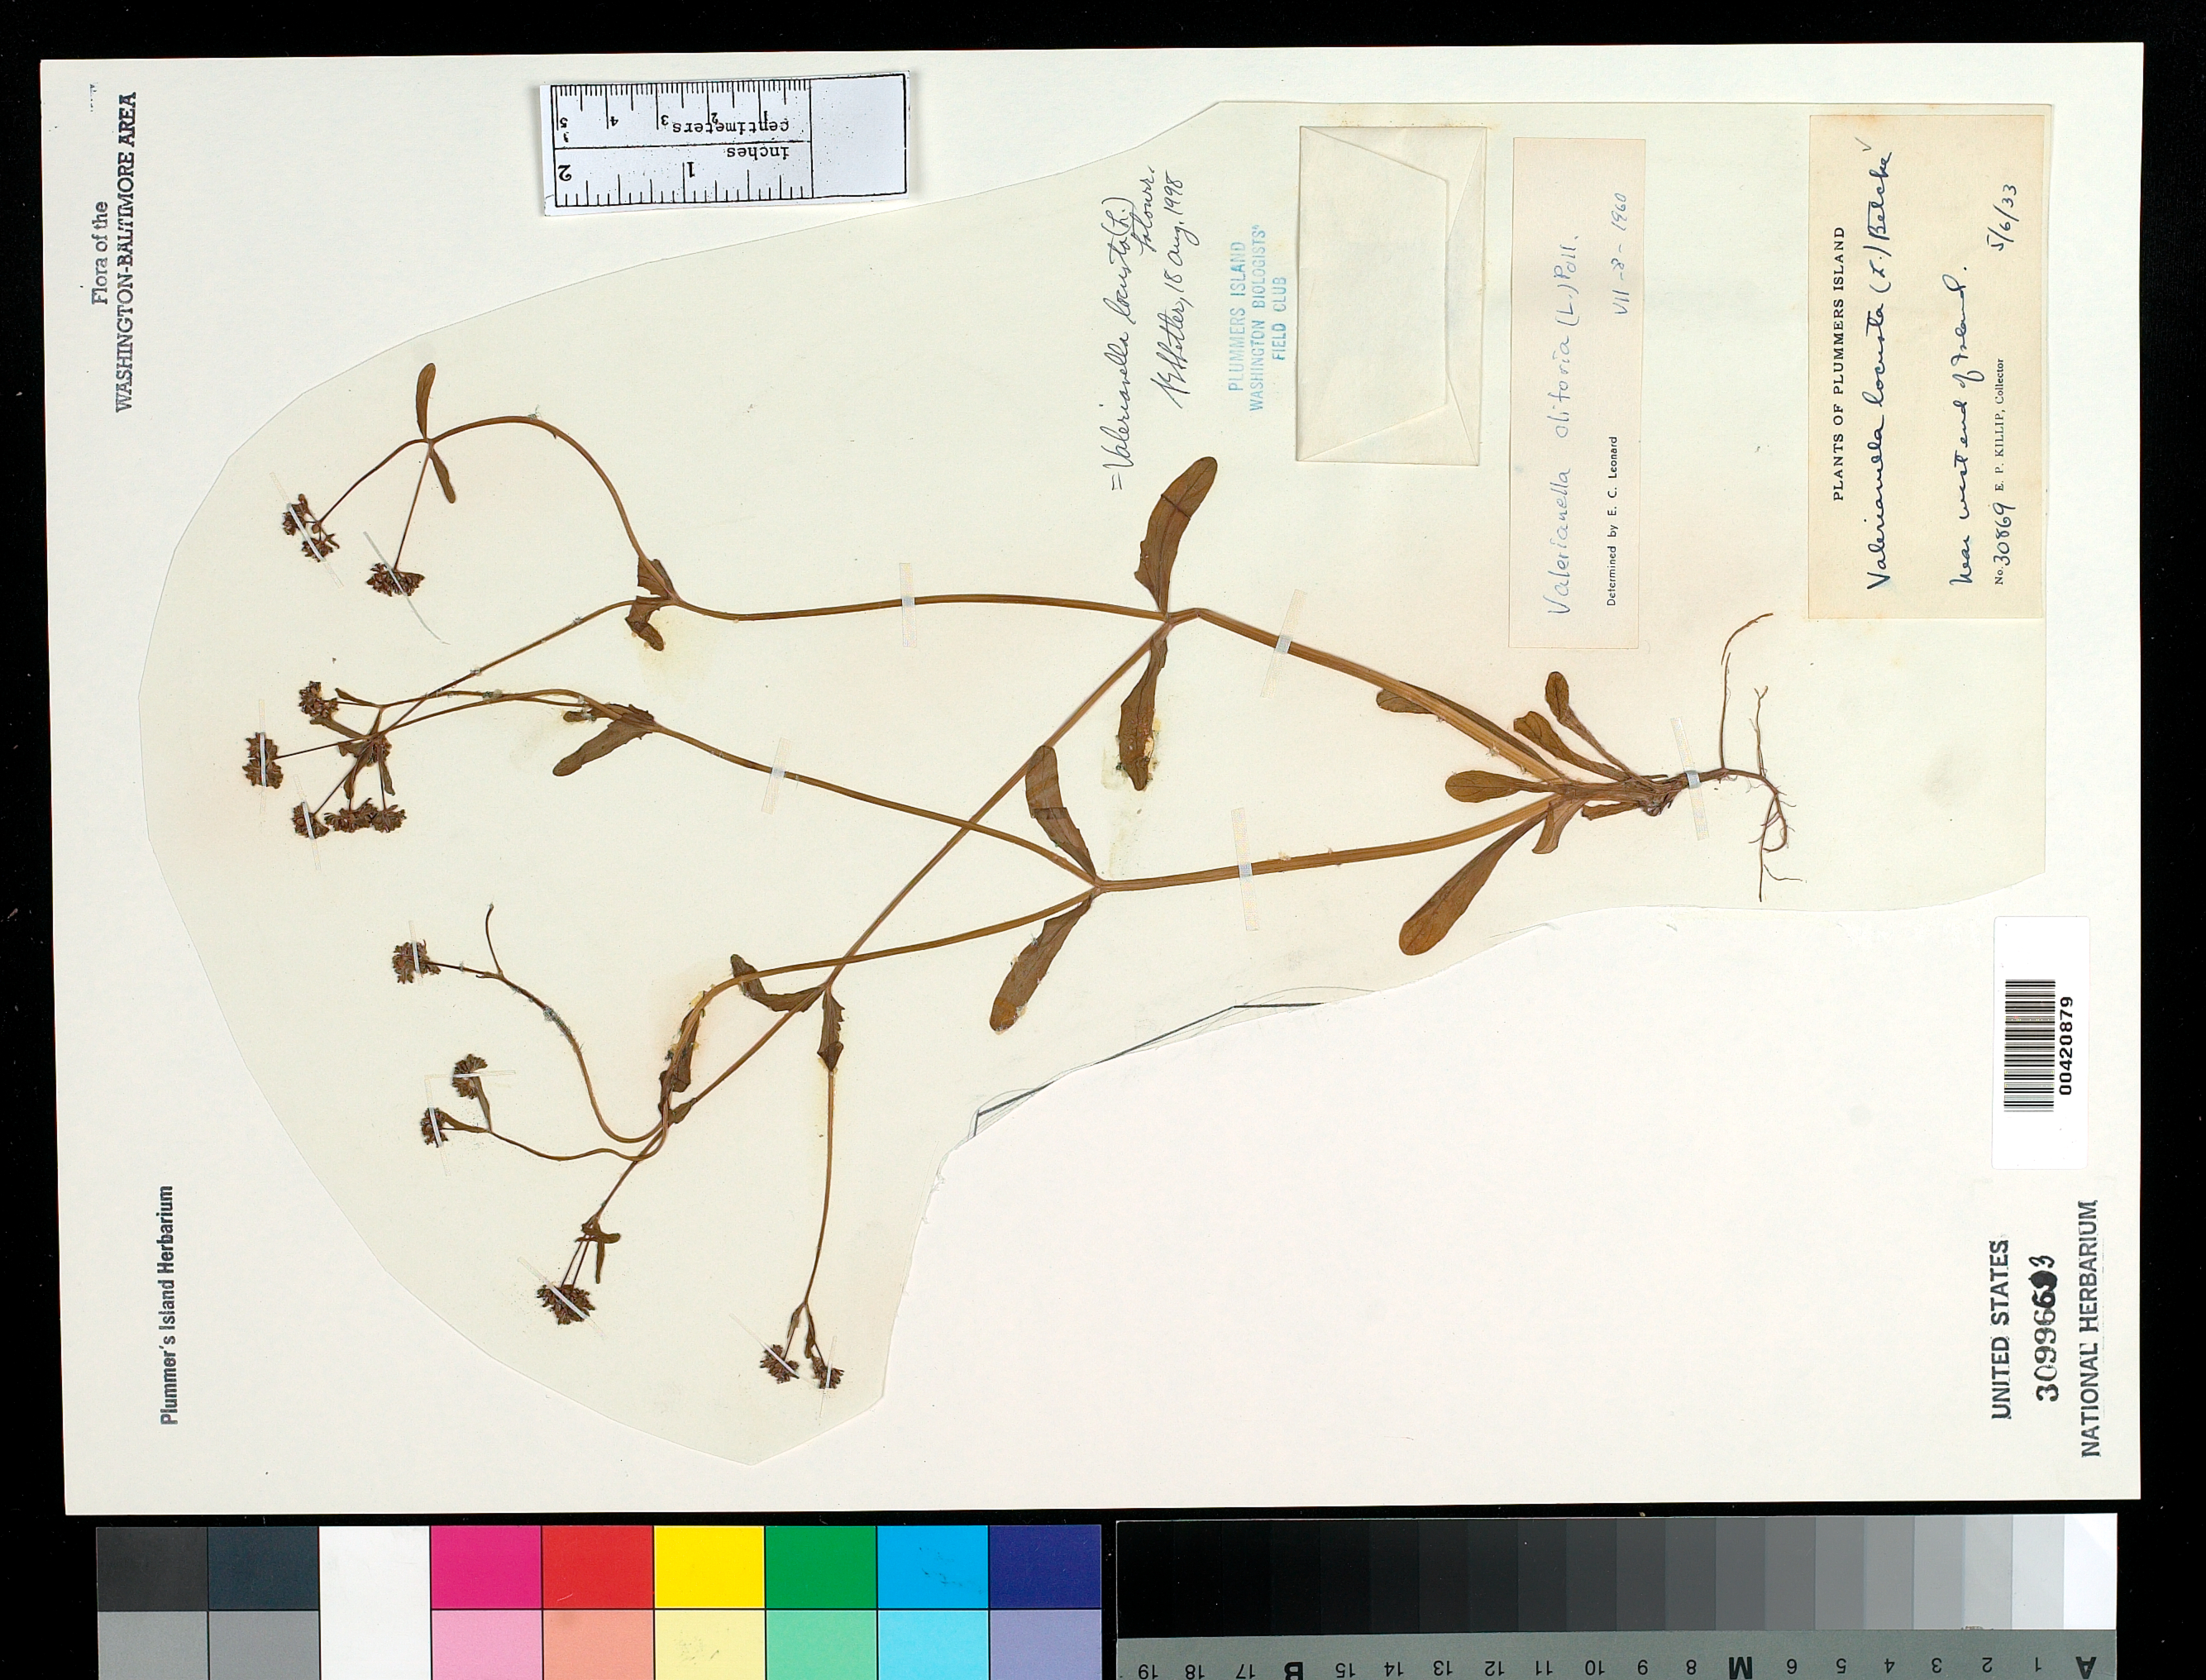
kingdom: Plantae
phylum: Tracheophyta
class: Magnoliopsida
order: Dipsacales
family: Caprifoliaceae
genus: Valerianella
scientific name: Valerianella locusta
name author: (L.) Latourr.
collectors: E. P. Killip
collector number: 30869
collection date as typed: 06 May 1933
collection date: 1933-05-06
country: United States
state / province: Maryland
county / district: Montgomery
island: Plummers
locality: Plummer's Island; near west end of Island C. & O. Canal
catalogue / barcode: US 3099663